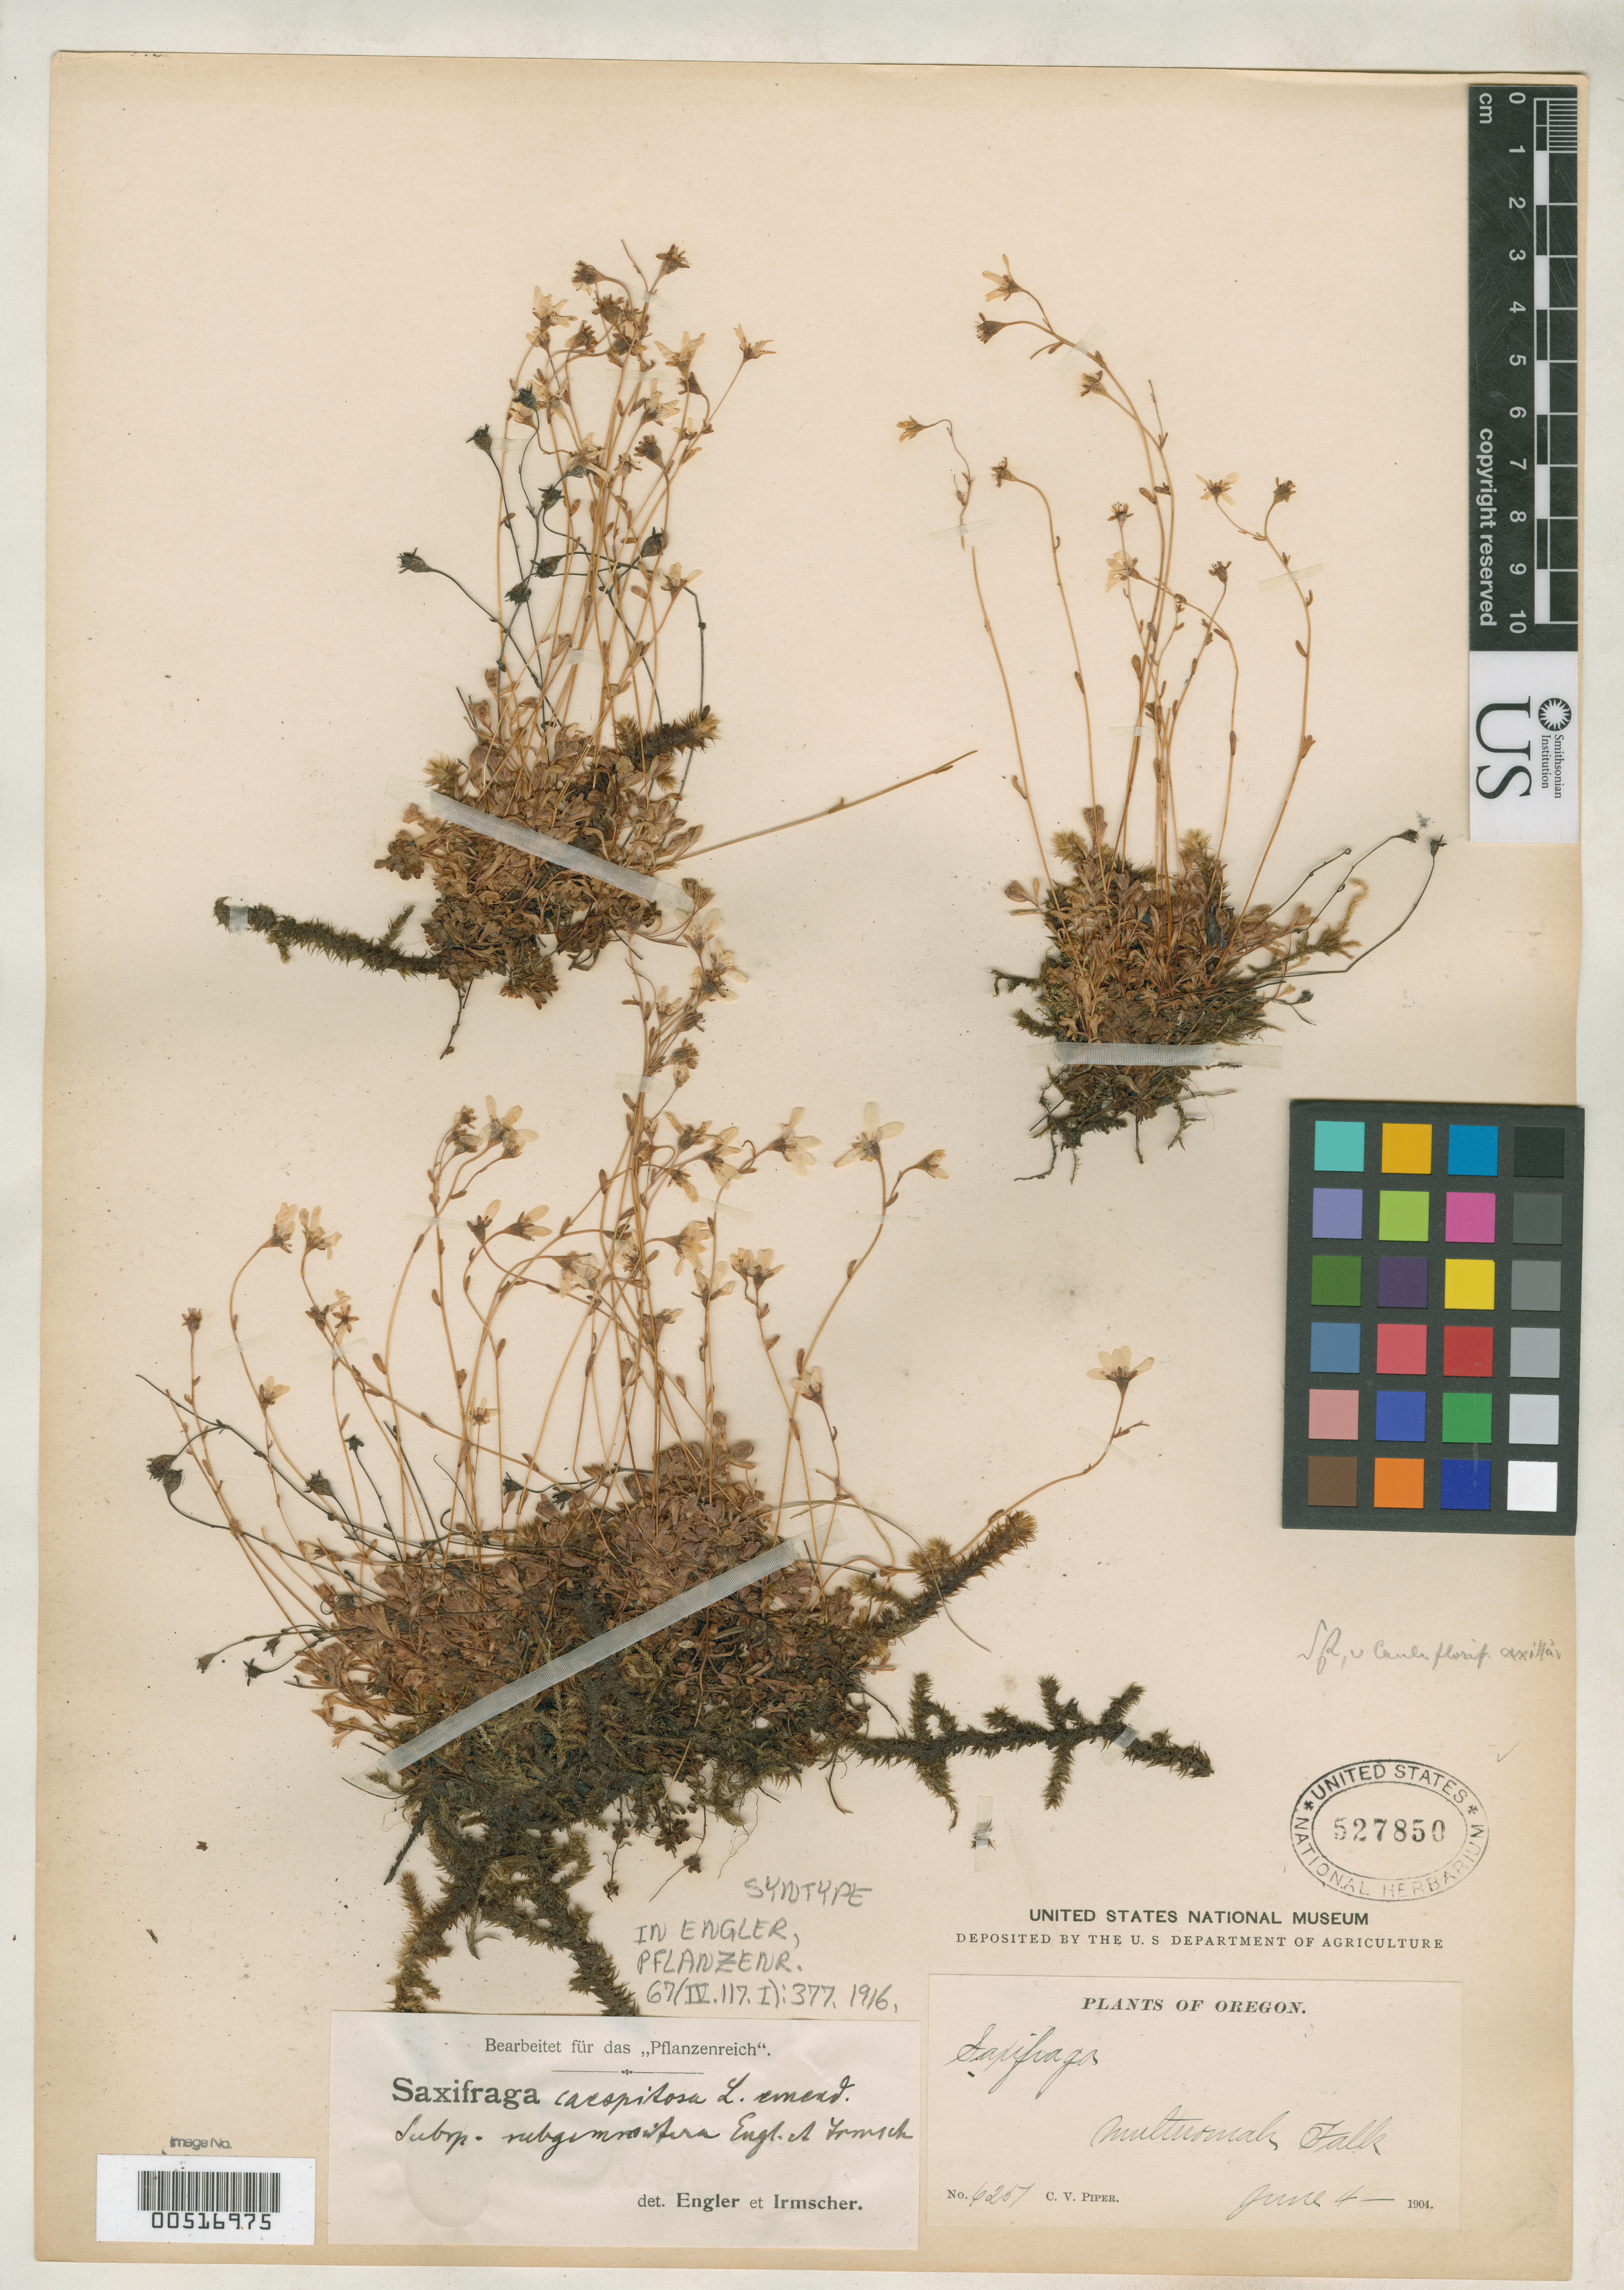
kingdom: Plantae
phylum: Tracheophyta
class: Magnoliopsida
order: Saxifragales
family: Saxifragaceae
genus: Saxifraga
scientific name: Saxifraga caespitosa subsp. subgemmifer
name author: Engl. & Irmsch. in Engl.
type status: Syntype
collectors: C. V. Piper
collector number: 6251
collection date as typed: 04 Jun 1904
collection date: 1904-06-04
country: United States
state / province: Oregon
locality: Multnomah Falls.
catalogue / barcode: US 527850